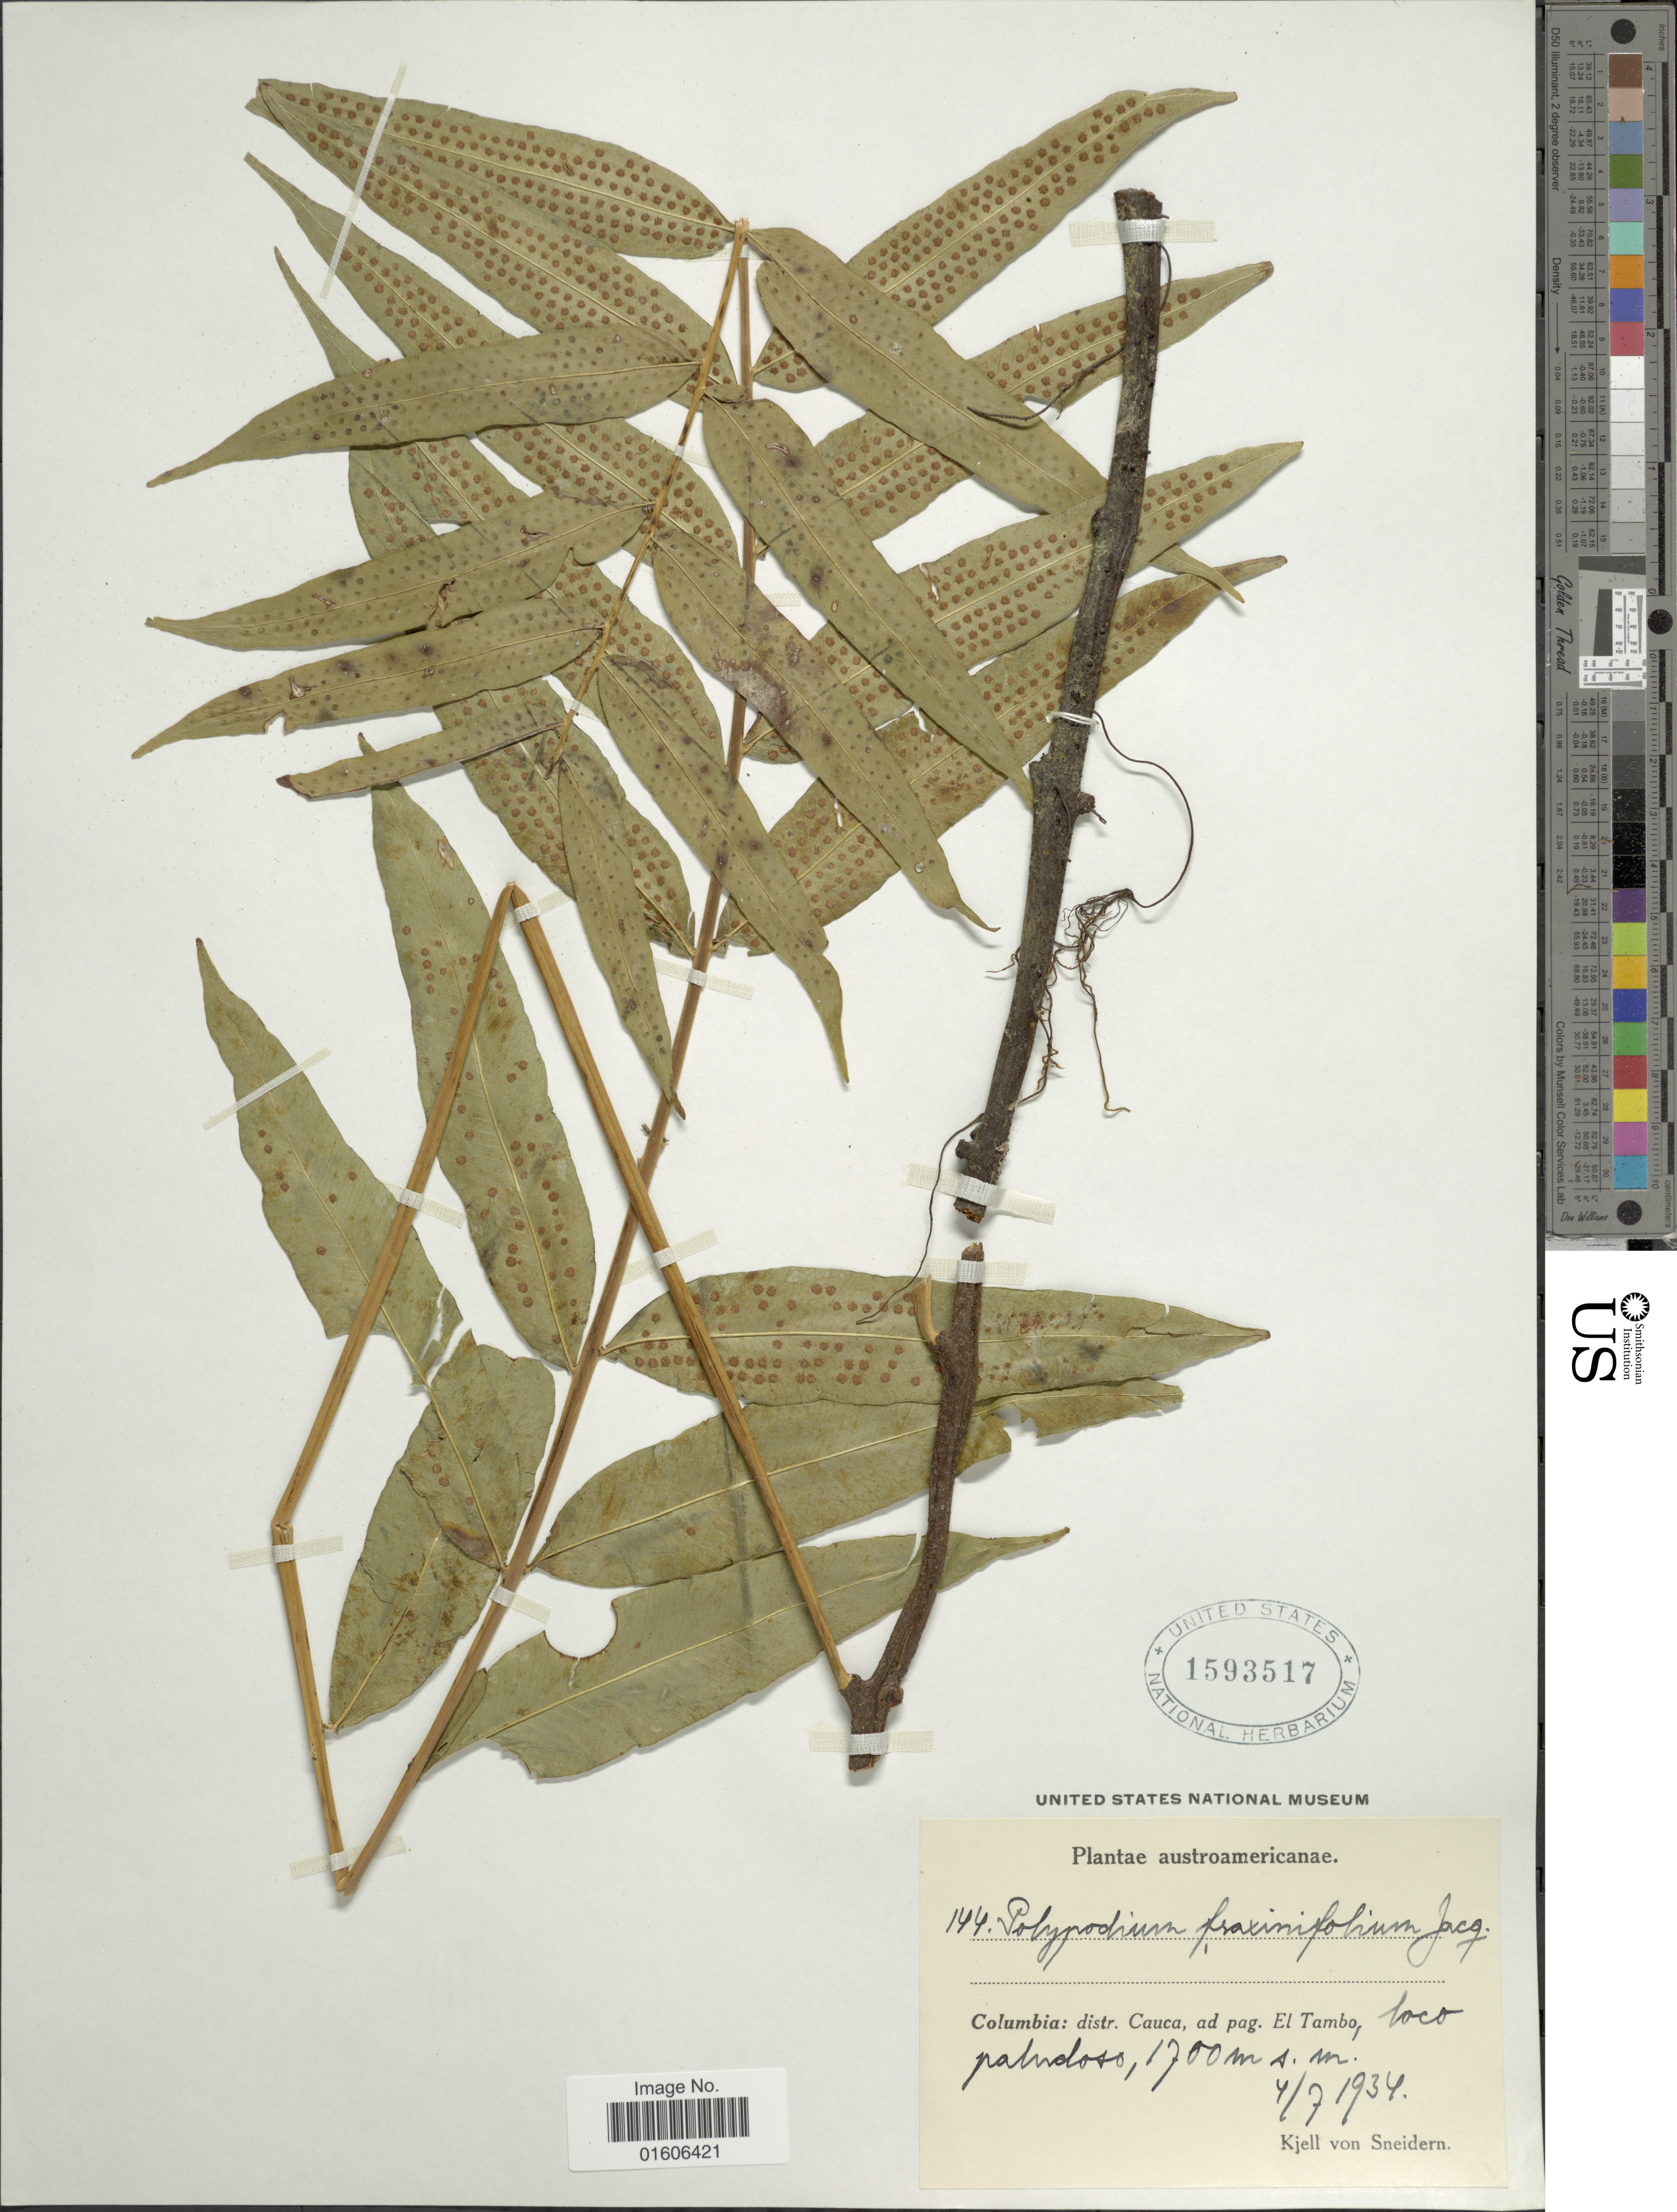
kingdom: Plantae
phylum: Tracheophyta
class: Polypodiopsida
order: Polypodiales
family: Polypodiaceae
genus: Serpocaulon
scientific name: Serpocaulon fraxinifolium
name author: (Jacq.) A.R. Sm.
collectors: K. von Sneidern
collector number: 144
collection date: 1934-07-04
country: Colombia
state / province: Cauca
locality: Distr. Cauca, ad pag. El Tambo, loco paludoso.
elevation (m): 1700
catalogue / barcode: US 1593517